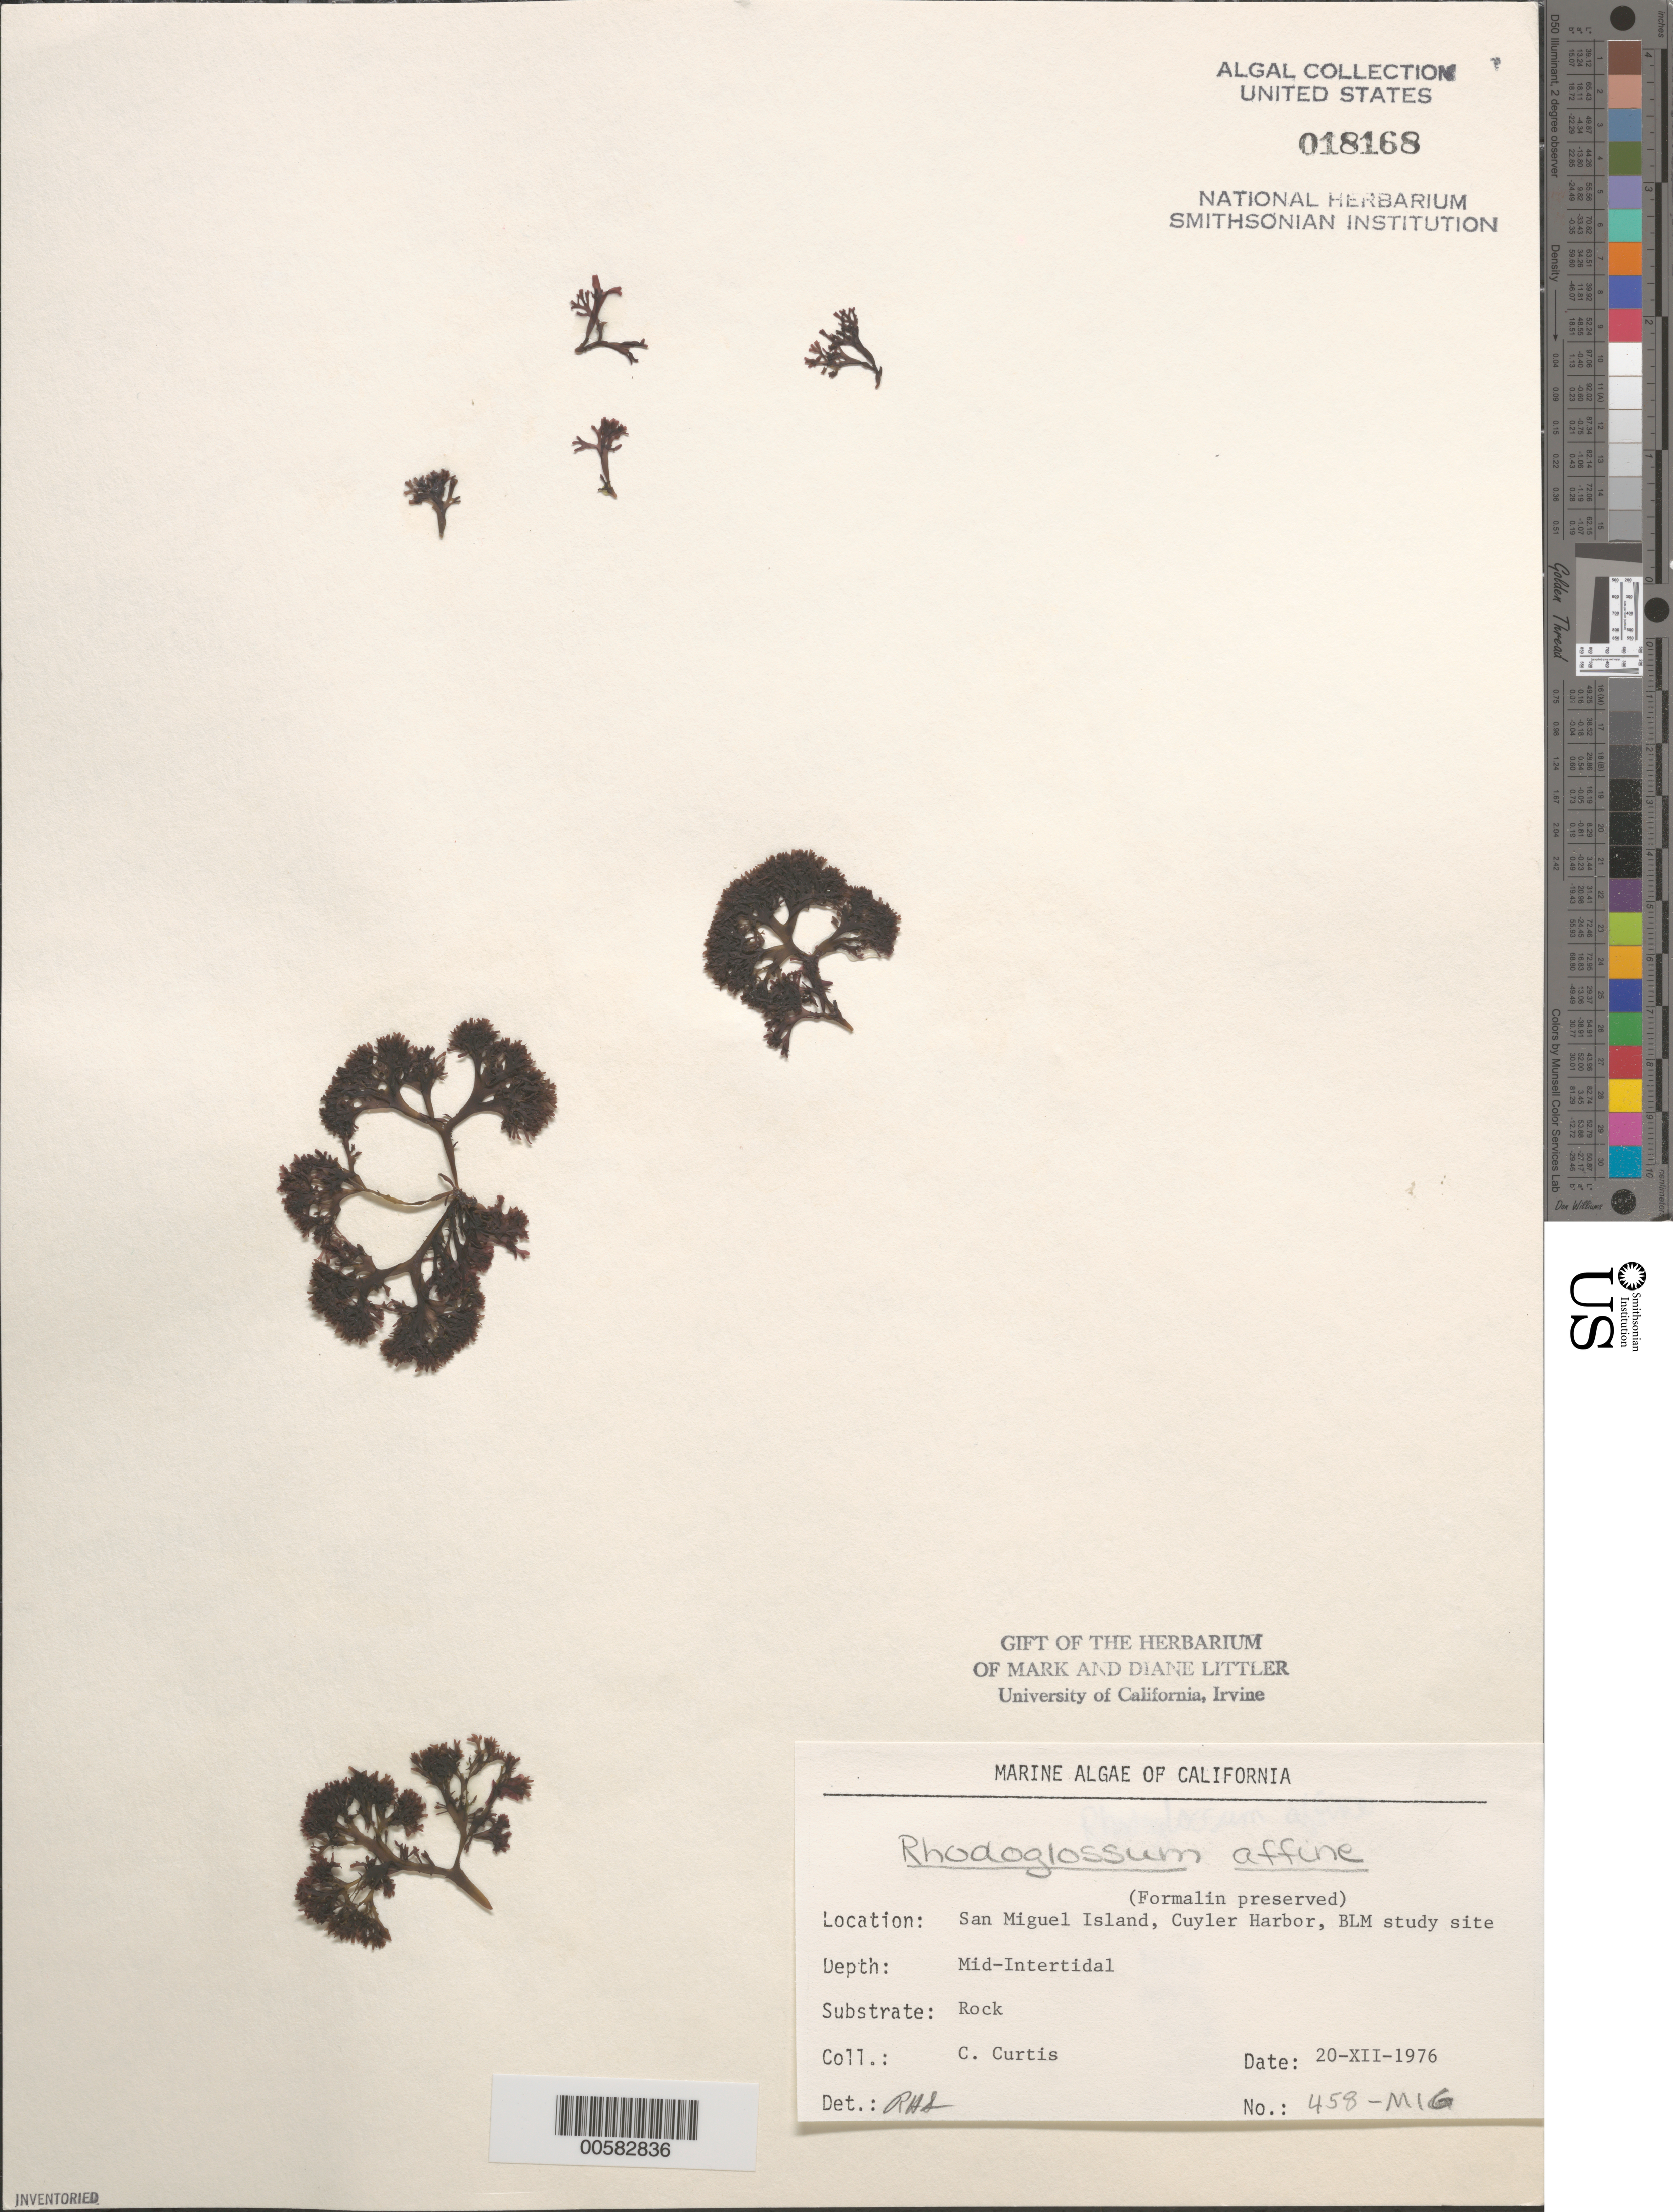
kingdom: Plantae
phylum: Rhodophyta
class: Florideophyceae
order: Gigartinales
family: Gigartinaceae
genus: Mazzaella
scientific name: Mazzaella affinis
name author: (Harvey) Fredericq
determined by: Algae name updating Project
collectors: C. Curtis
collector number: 458-MIG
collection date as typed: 20 Dec 1976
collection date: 1976-12-20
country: United States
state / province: California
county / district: Santa Barbara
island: San Miguel Island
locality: Cuyler Harbor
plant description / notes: BLM-SOCALBIGHT Rocky Intertidal Survey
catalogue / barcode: US 18168